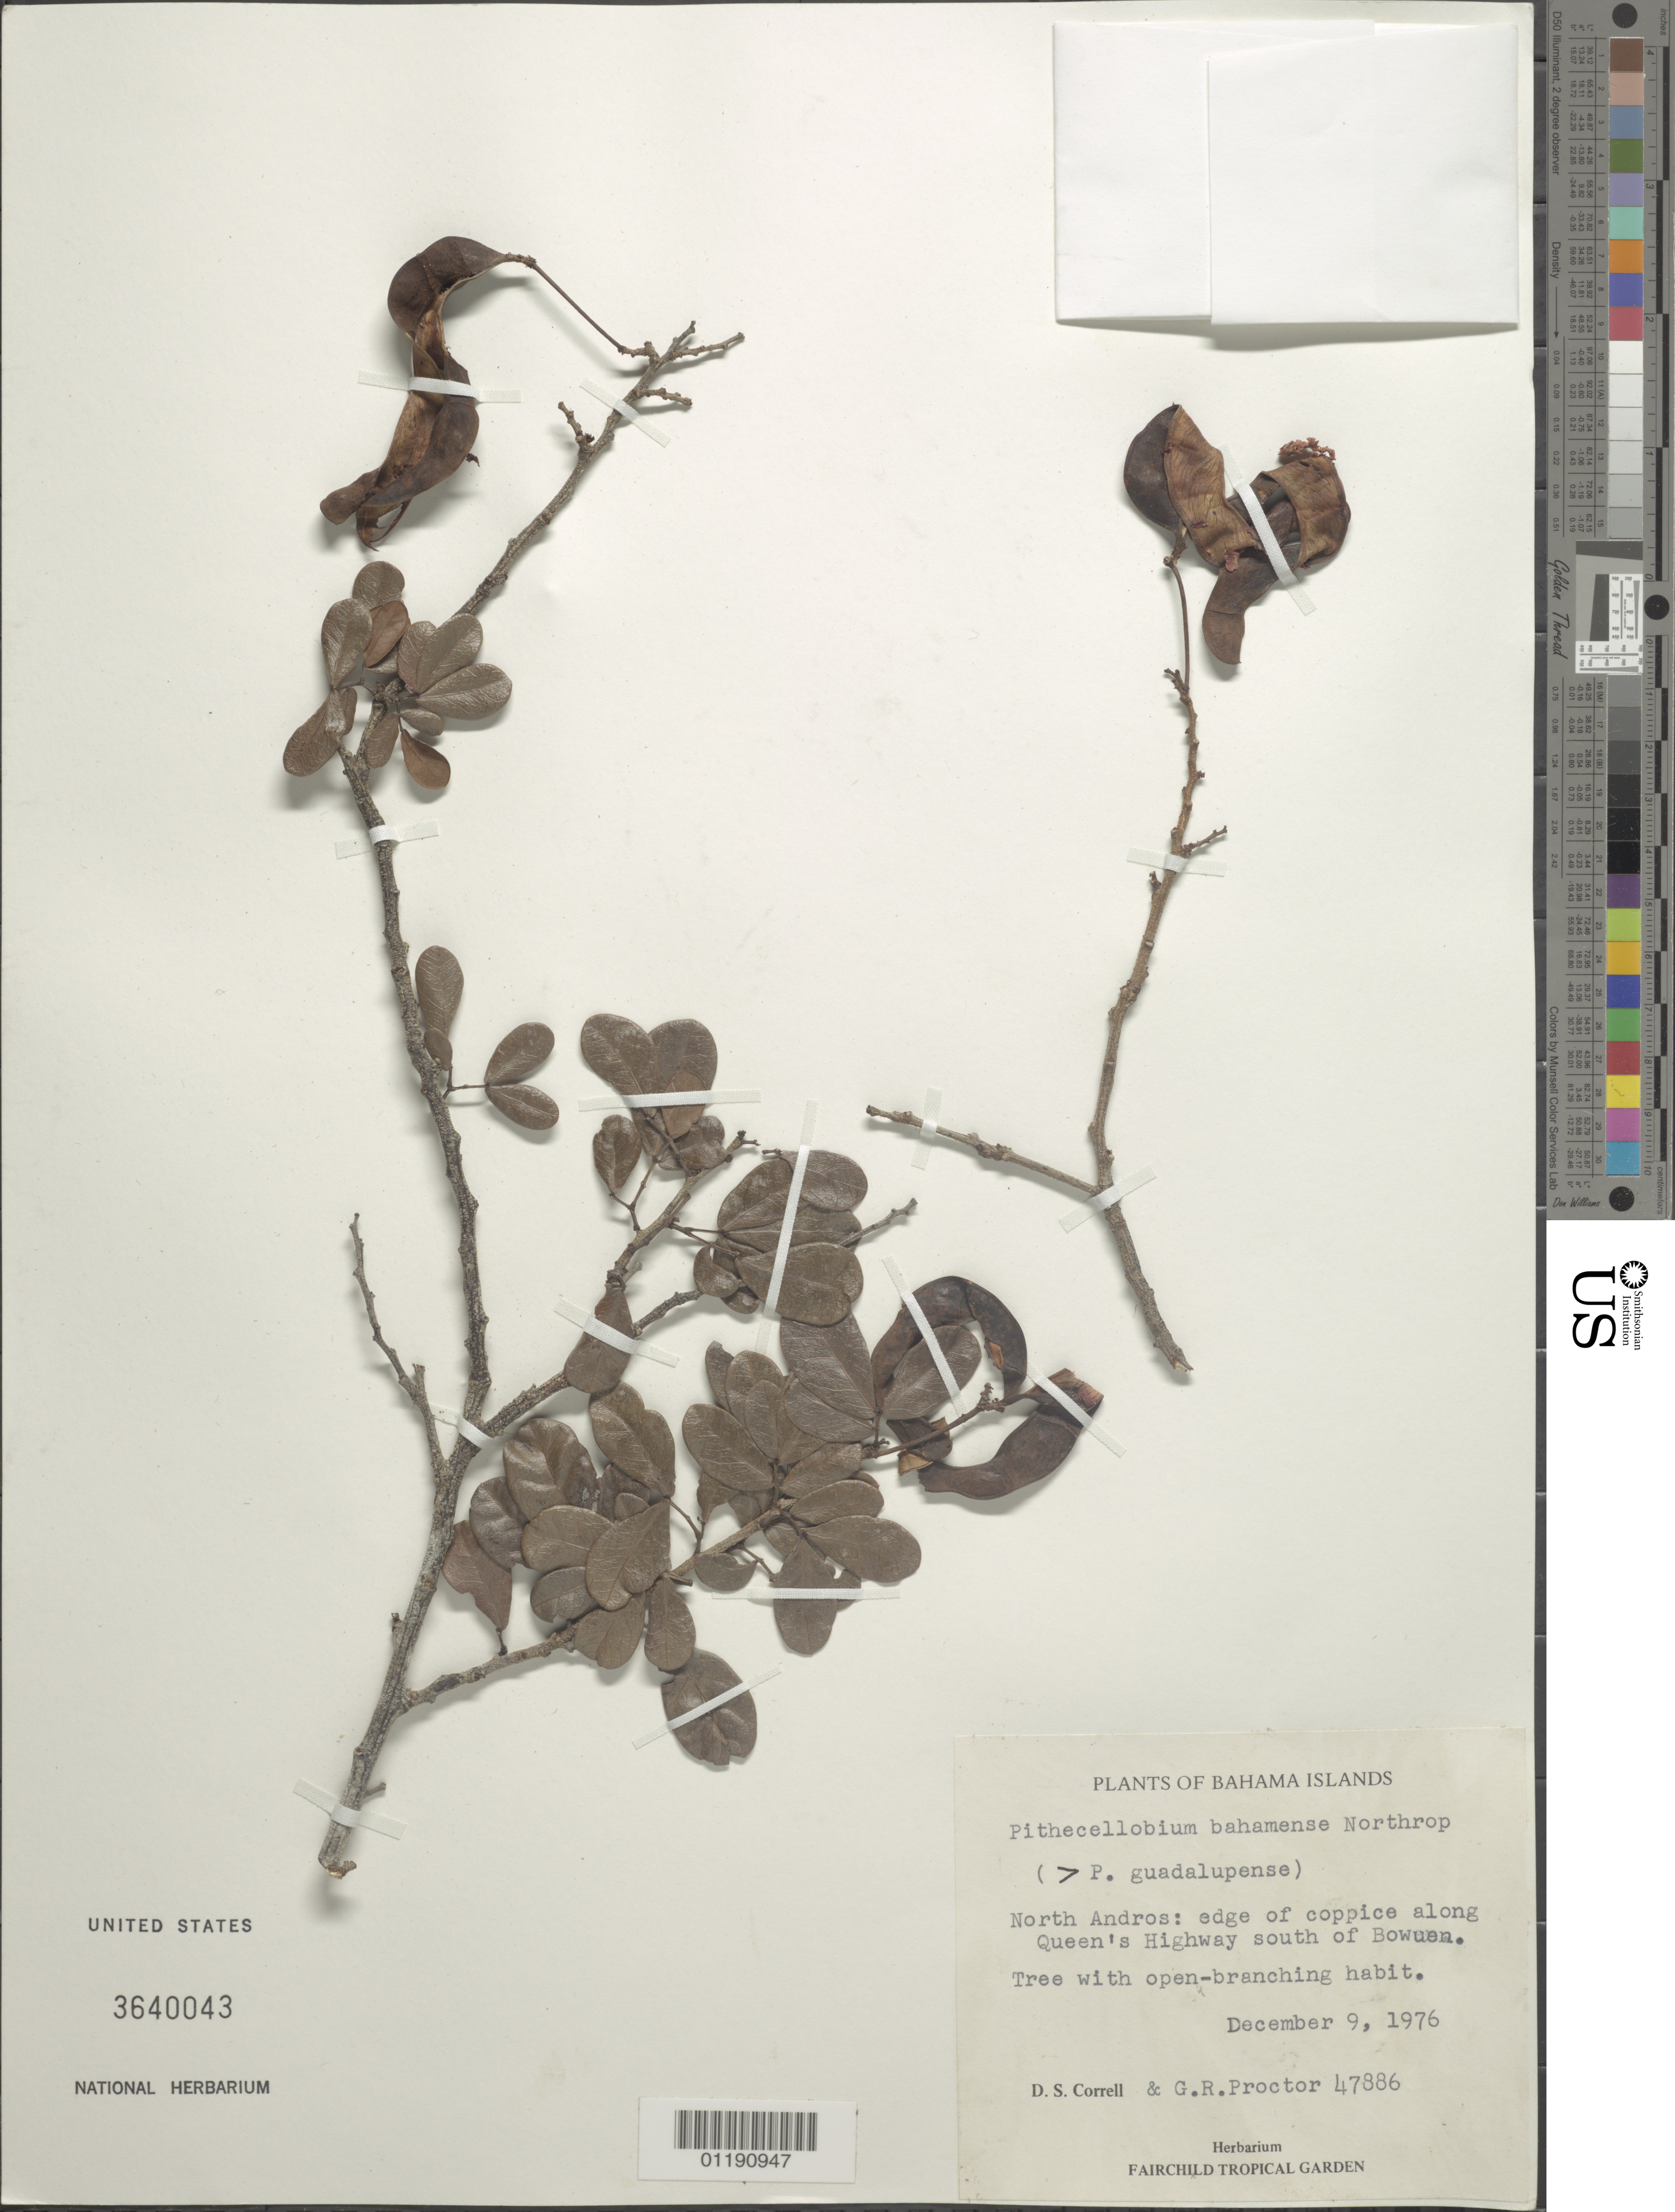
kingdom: Plantae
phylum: Tracheophyta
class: Magnoliopsida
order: Fabales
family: Fabaceae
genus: Pithecellobium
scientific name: Pithecellobium bahamense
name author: Northr.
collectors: D. S. Correll & G. R. Proctor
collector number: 47886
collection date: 1976-12-09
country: Bahamas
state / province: North Andros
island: North Andros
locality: North Andros: edge of coppice along Queen's Highway S of Bowuen.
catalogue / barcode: US 3640043